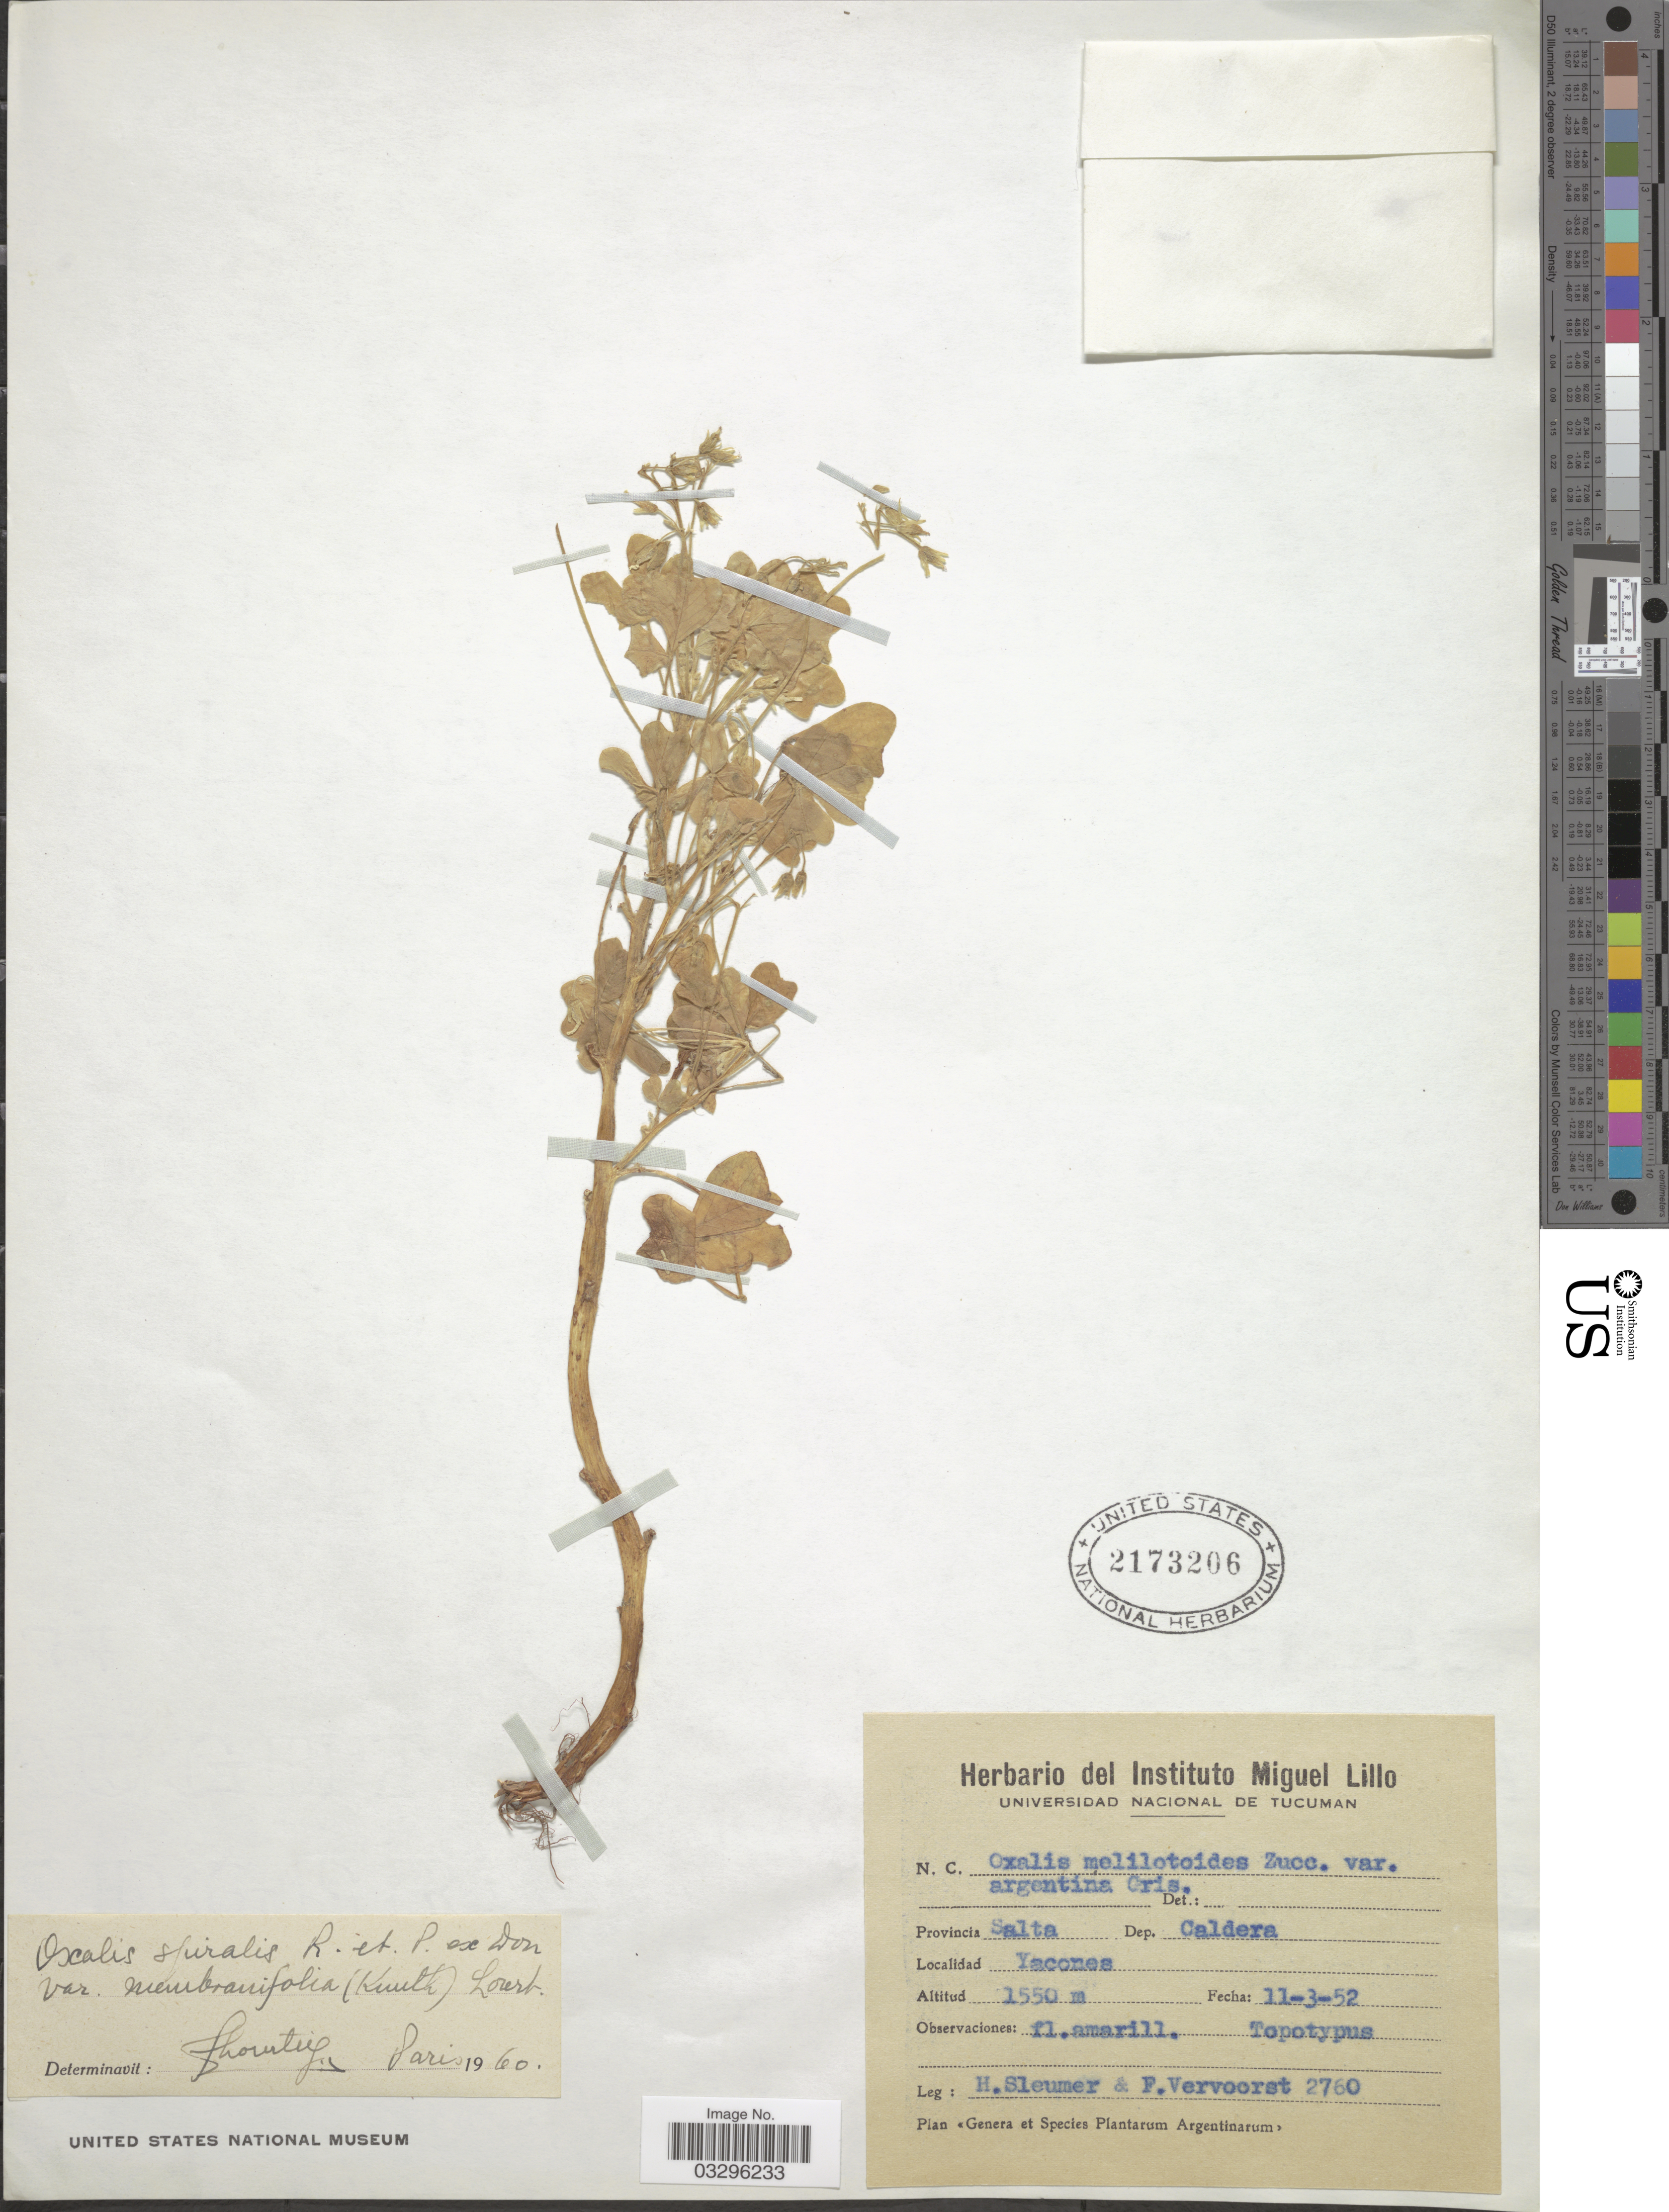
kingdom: Plantae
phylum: Tracheophyta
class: Magnoliopsida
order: Oxalidales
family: Oxalidaceae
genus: Oxalis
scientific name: Oxalis spiralis subsp. membranifolia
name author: (R. Knuth) Lourteig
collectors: H. O. Sleumer & F. Vervoorst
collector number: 2760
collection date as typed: Transcribed d/m/y: 11/3/52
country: Argentina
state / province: Salta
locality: Dep. Caldera. Yacones.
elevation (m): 1550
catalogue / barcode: US 2173206